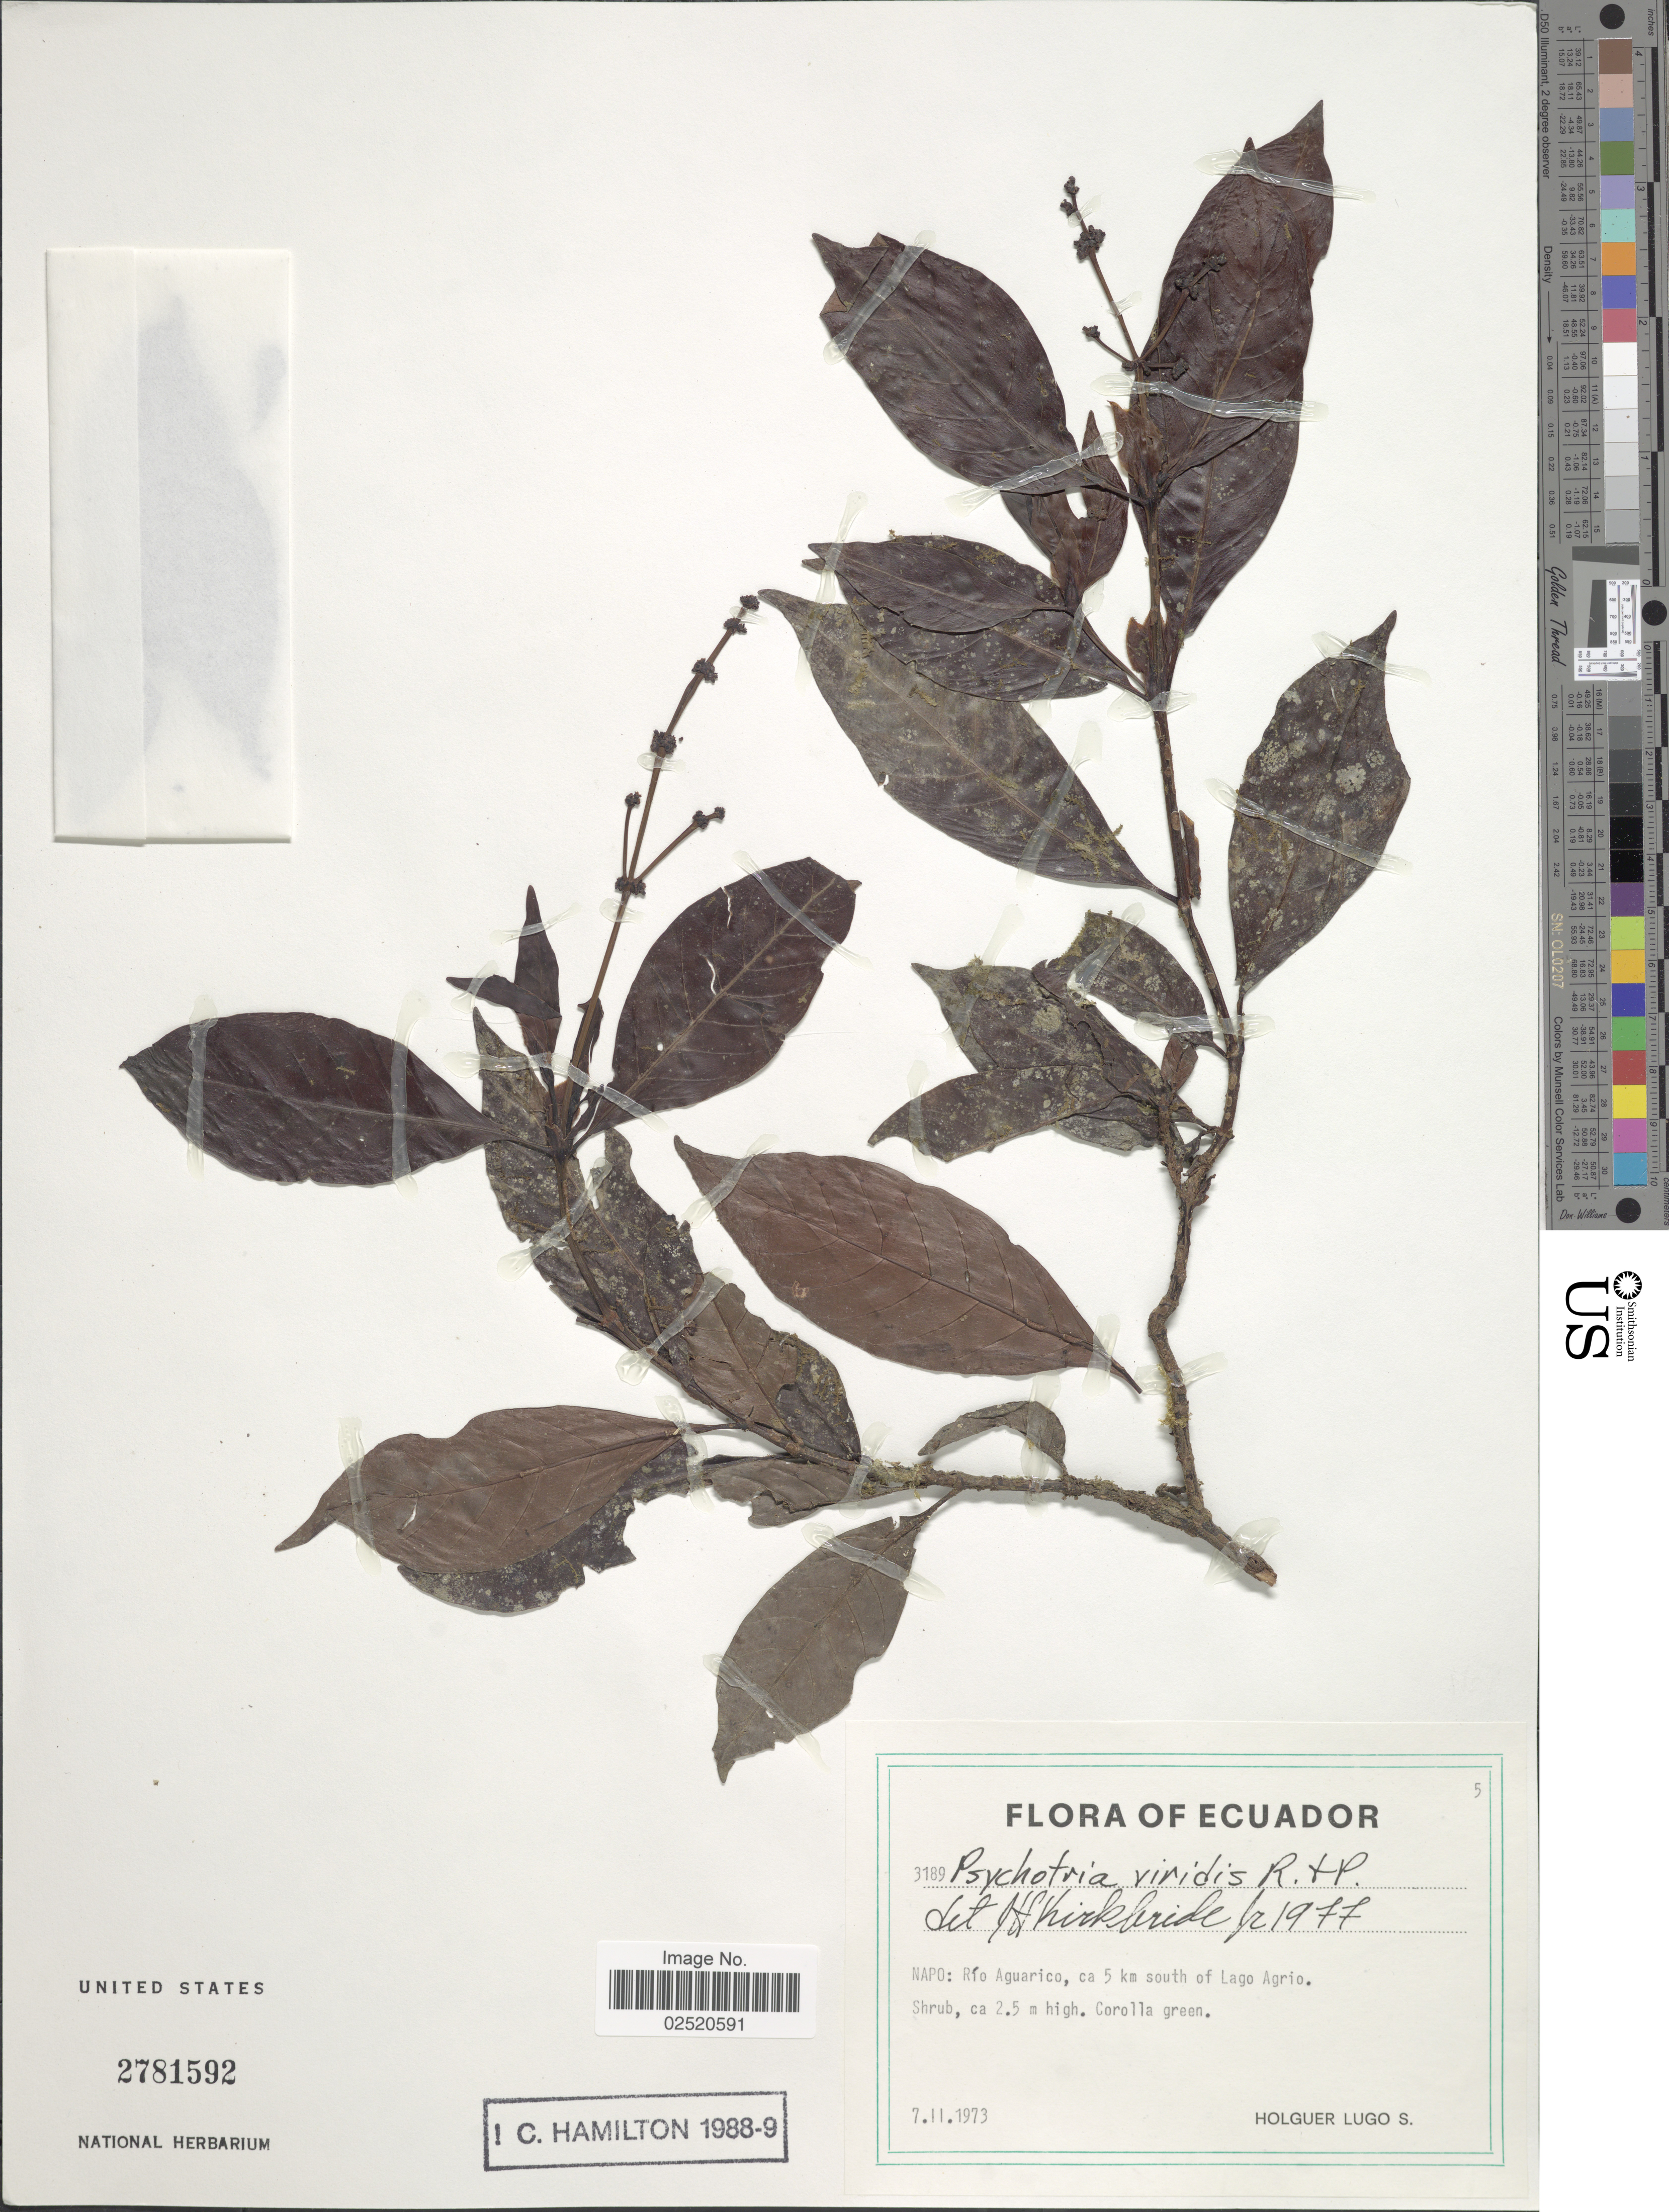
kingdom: Plantae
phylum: Tracheophyta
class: Magnoliopsida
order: Gentianales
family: Rubiaceae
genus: Psychotria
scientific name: Psychotria viridis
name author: Ruiz & Pav.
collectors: H. Lugo S.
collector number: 3189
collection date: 1973-02-07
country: Ecuador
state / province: Napo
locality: Río Aguarico, ca 5 km south of Lago Agrio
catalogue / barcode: US 2781592